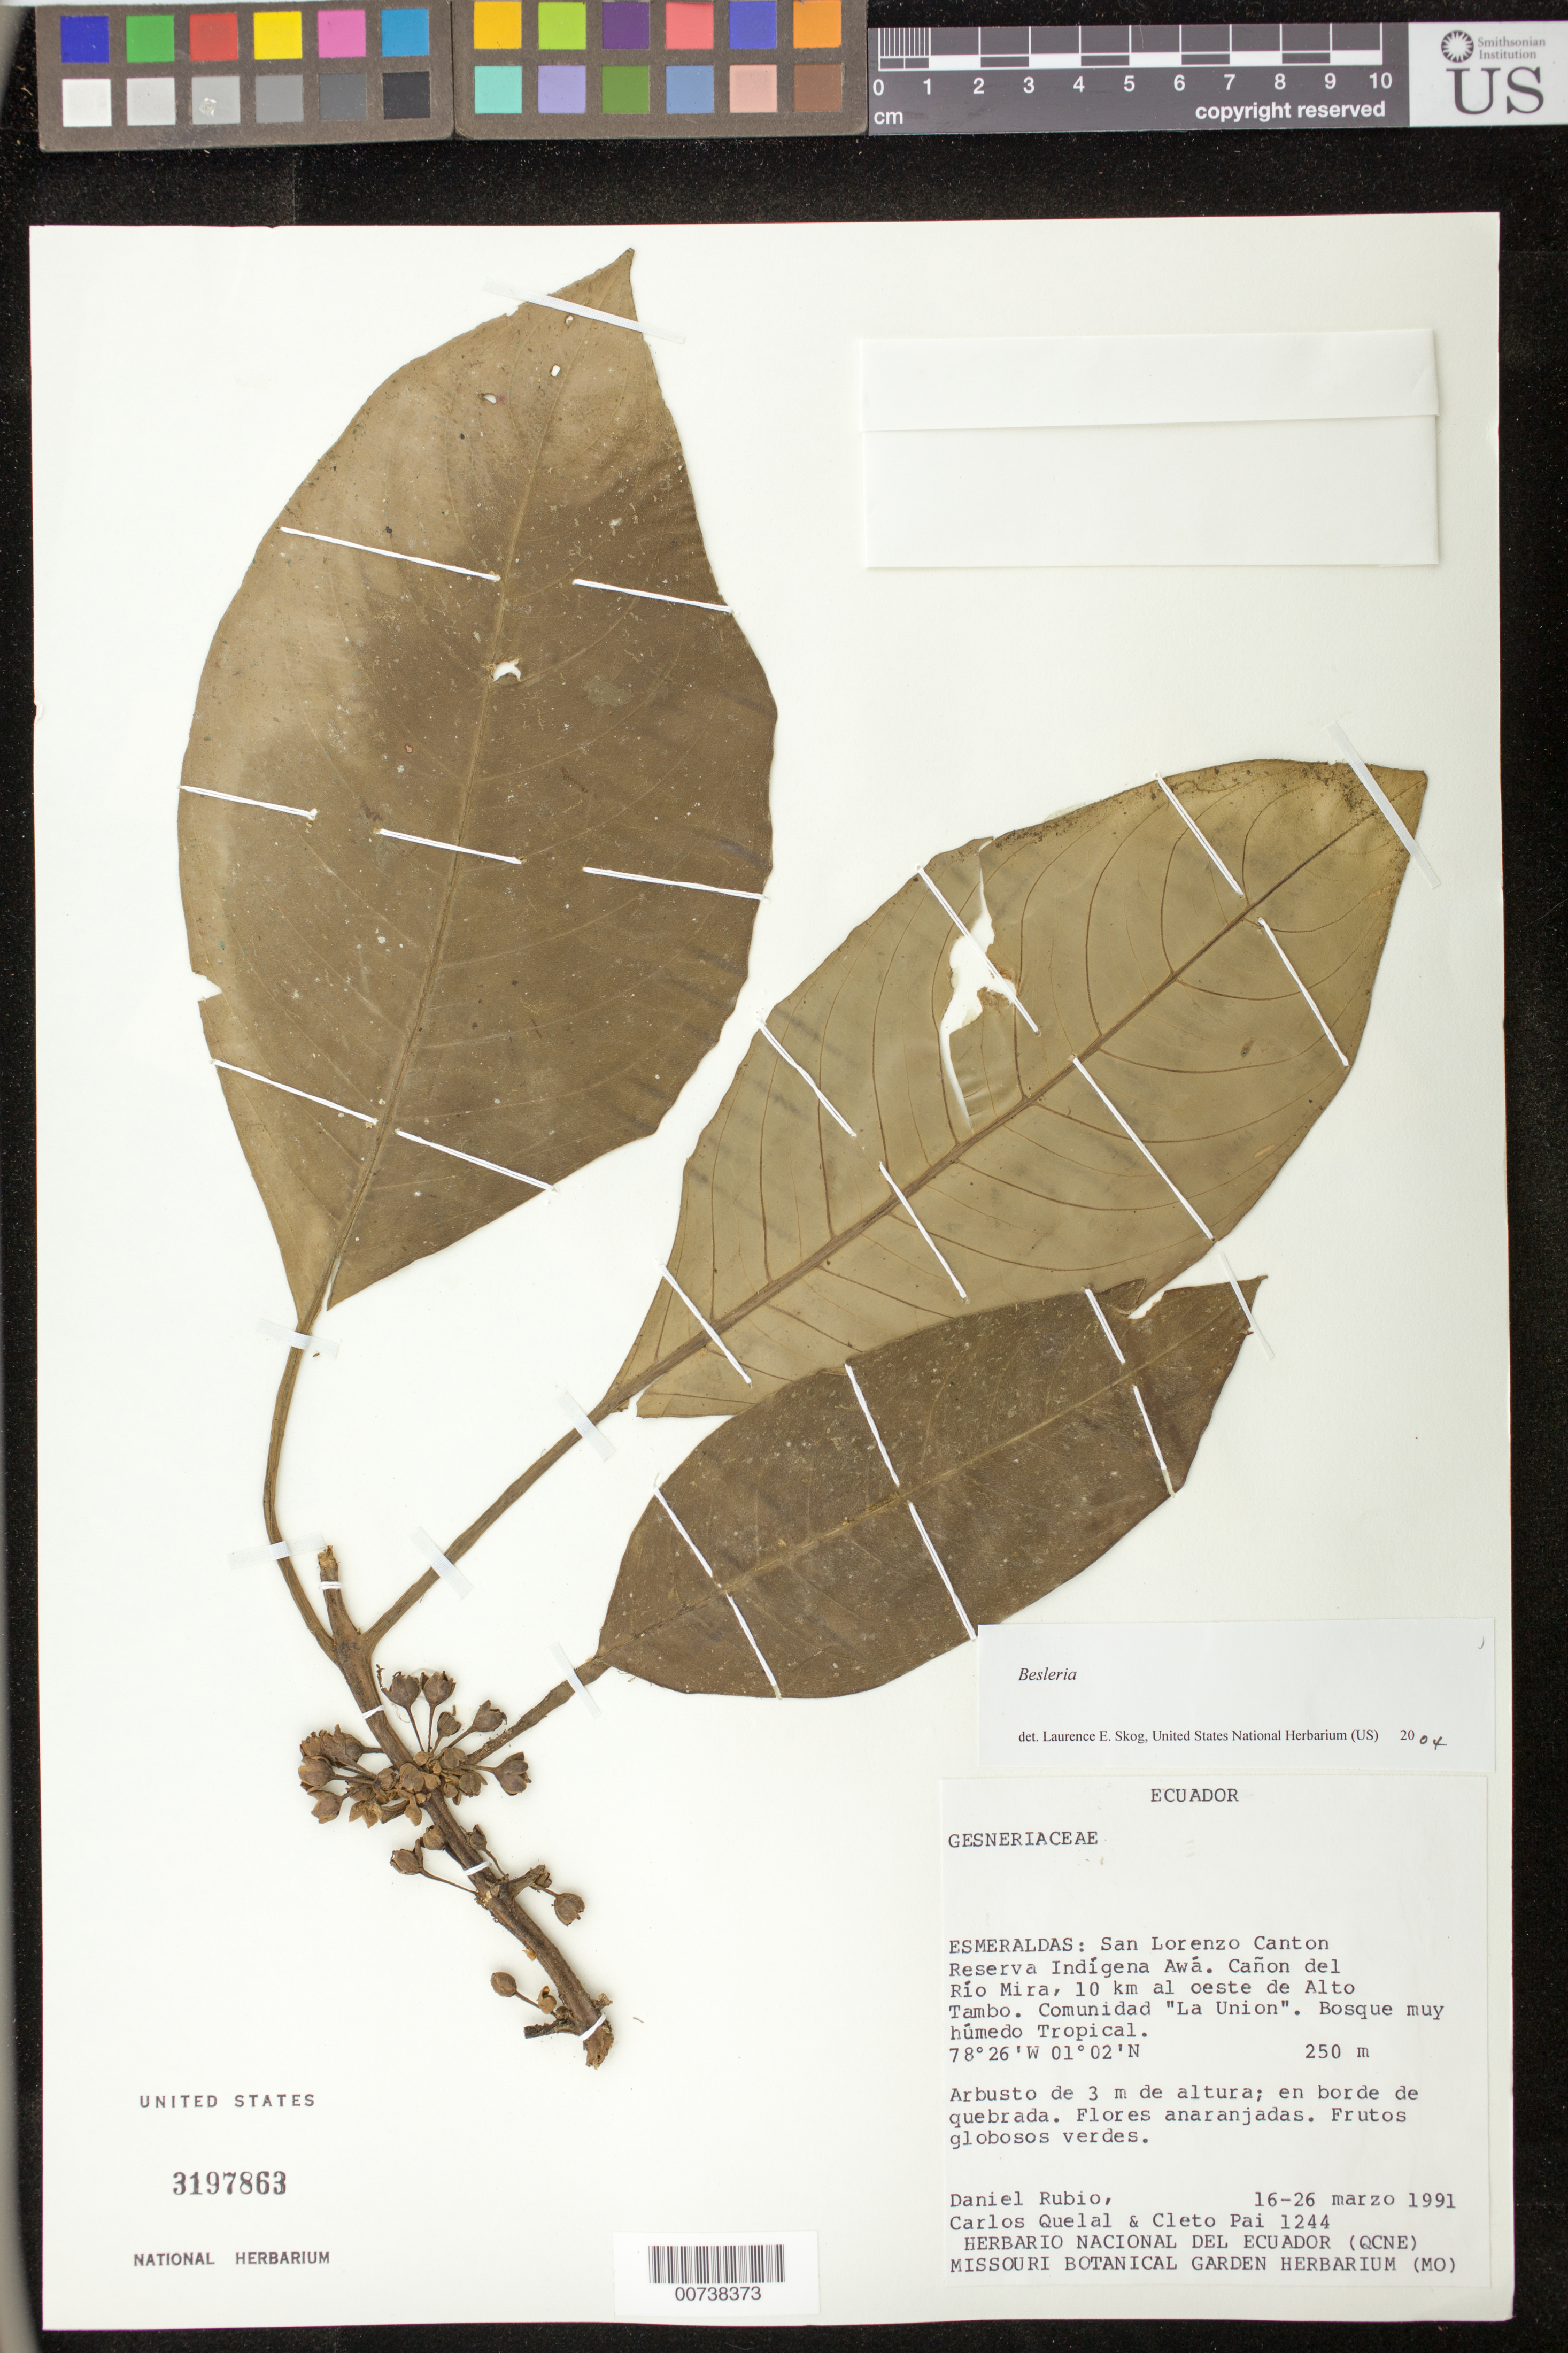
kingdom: Plantae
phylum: Tracheophyta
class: Magnoliopsida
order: Lamiales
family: Gesneriaceae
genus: Besleria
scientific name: Besleria sp.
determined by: Skog, Laurence E.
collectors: D. Rubio, C. Quelal & C. Pai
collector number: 1244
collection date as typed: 16-26 Mar 1991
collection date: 1991-03-16/1991-03-26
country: Ecuador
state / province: Esmeraldas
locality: Esmeraldas: San Lorenzo Canton. Reserva Indigena Awá, cañon del Río Mira, 10 km al oeste de Alto Tambo, comunidad "La Union"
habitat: Bosque muy húmedo tropical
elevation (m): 250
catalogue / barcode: US 3197863